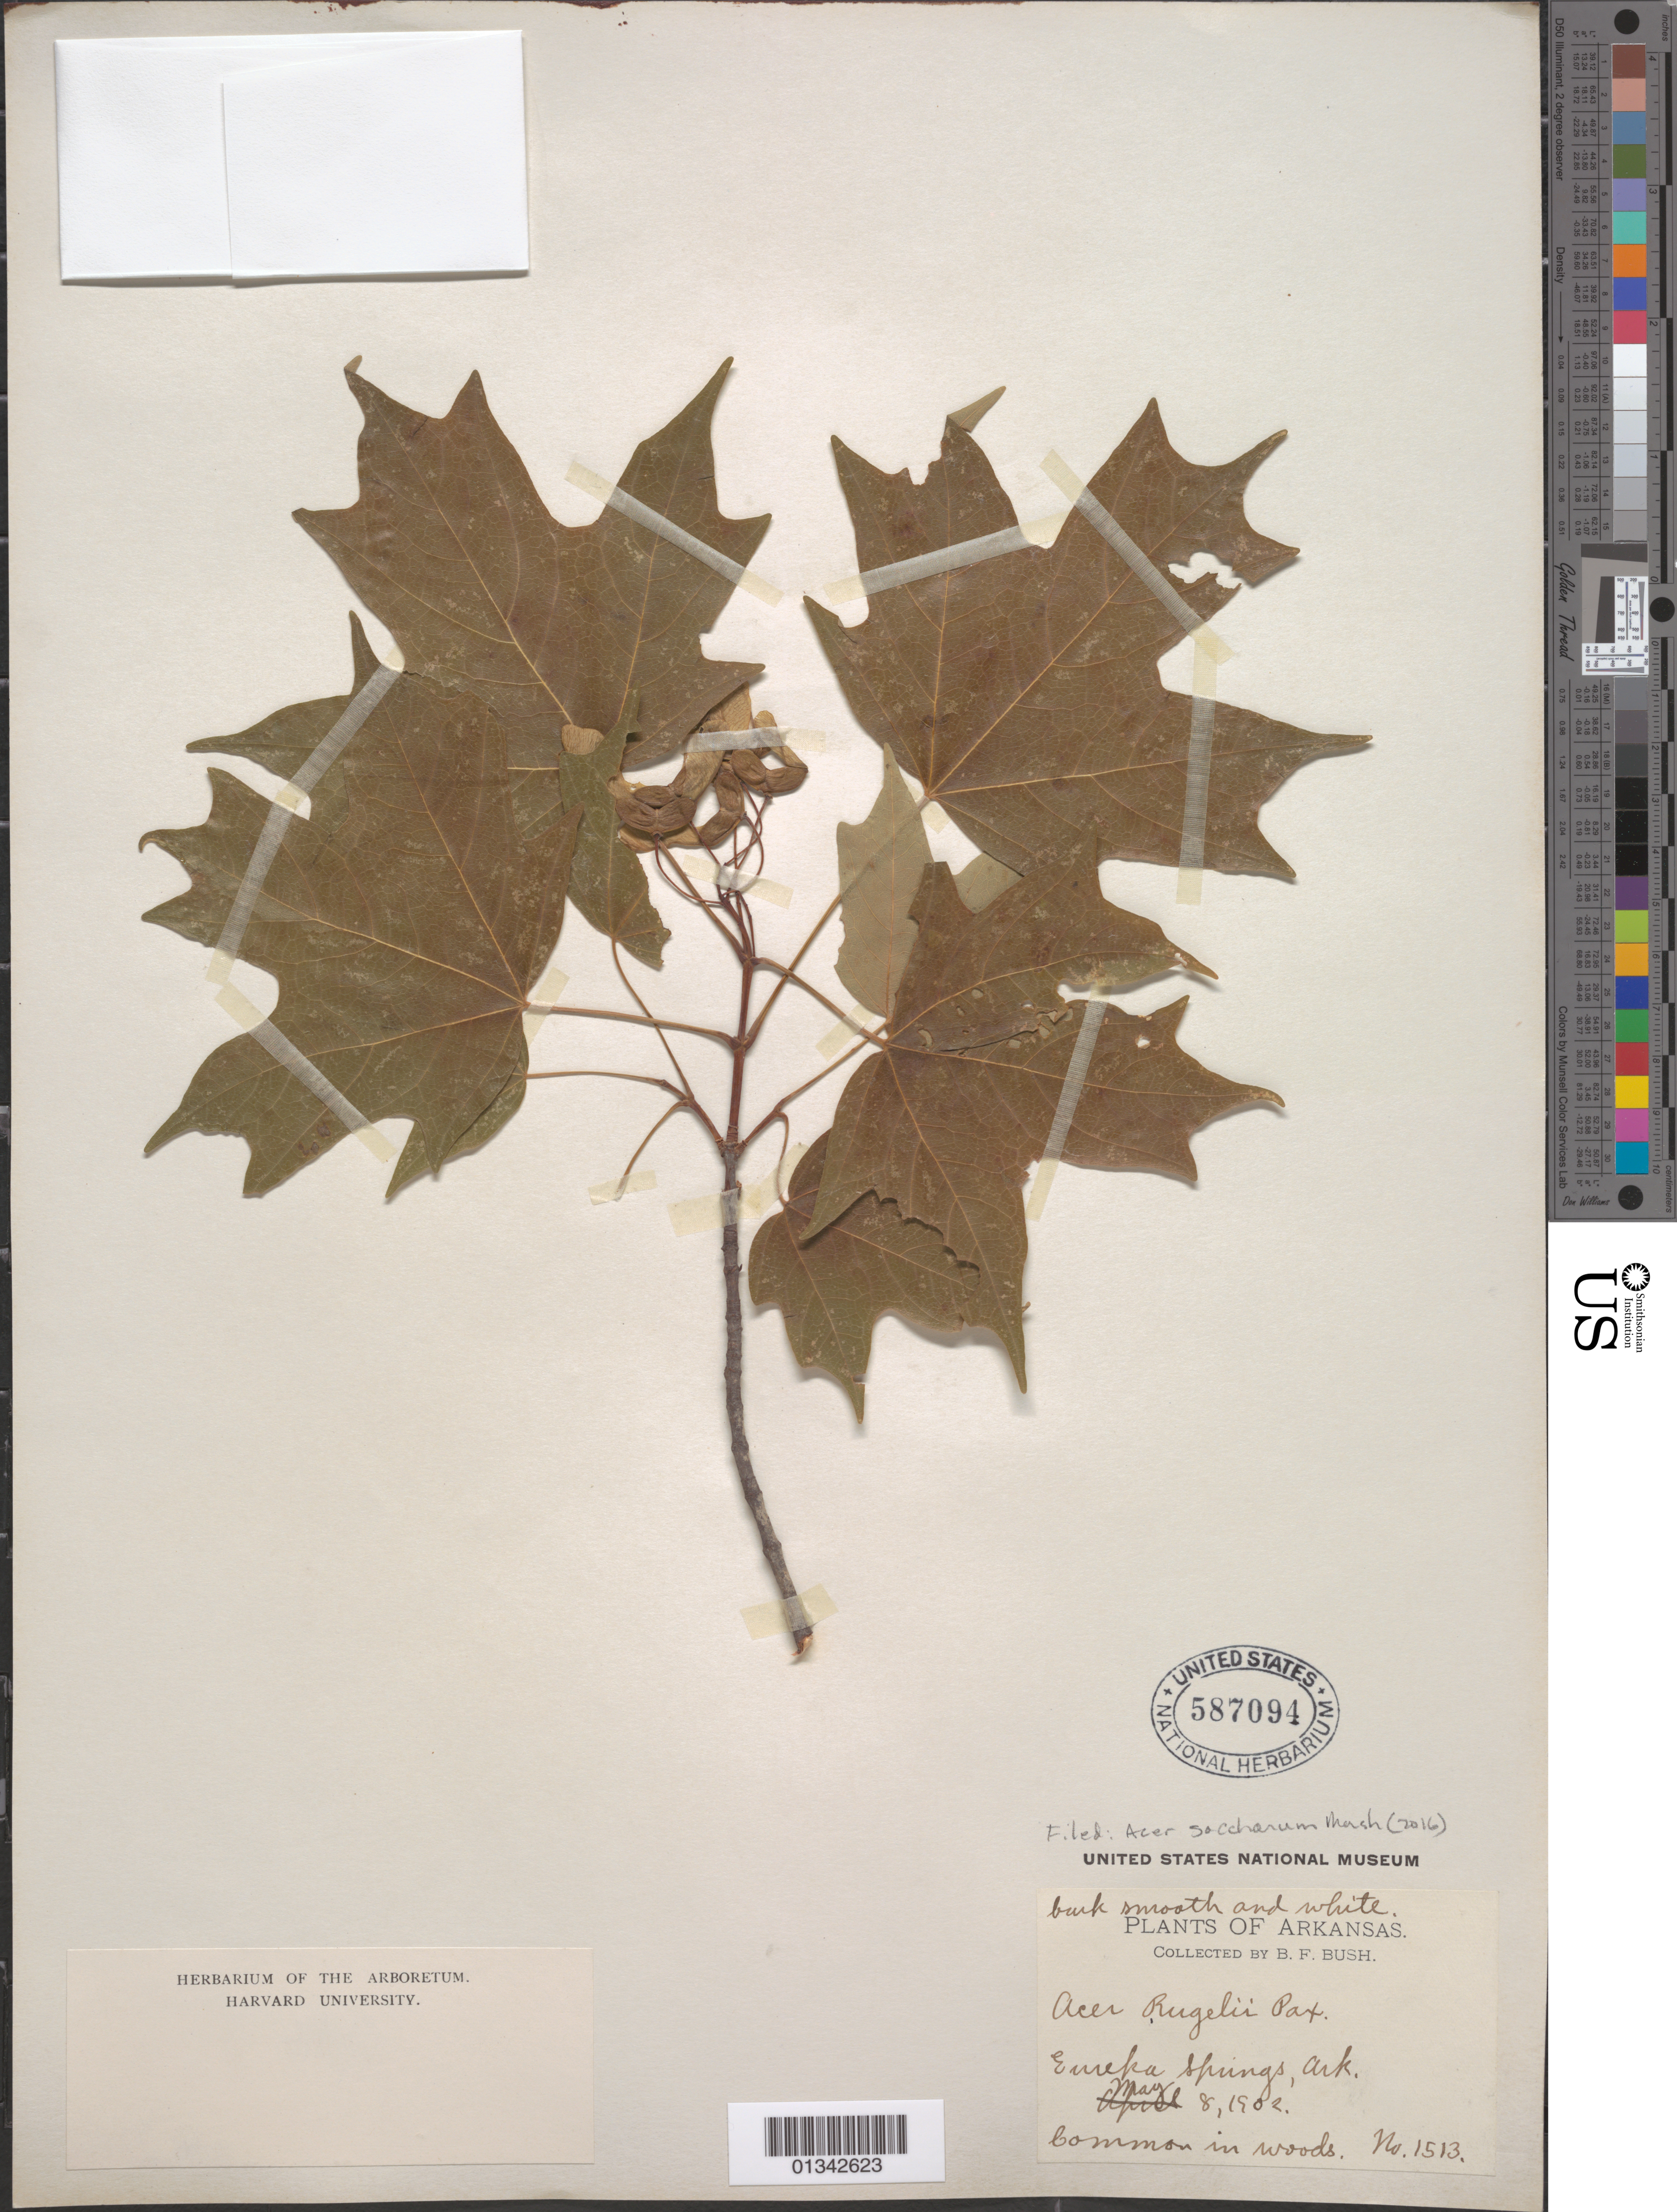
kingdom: Plantae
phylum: Tracheophyta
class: Magnoliopsida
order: Sapindales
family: Sapindaceae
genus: Acer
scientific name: Acer saccharum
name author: Marshall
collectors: B. F. Bush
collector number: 1513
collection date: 1902-05-08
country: United States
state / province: Arkansas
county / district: Carroll County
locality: Eureka Springs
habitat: Common in woods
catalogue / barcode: US 587094